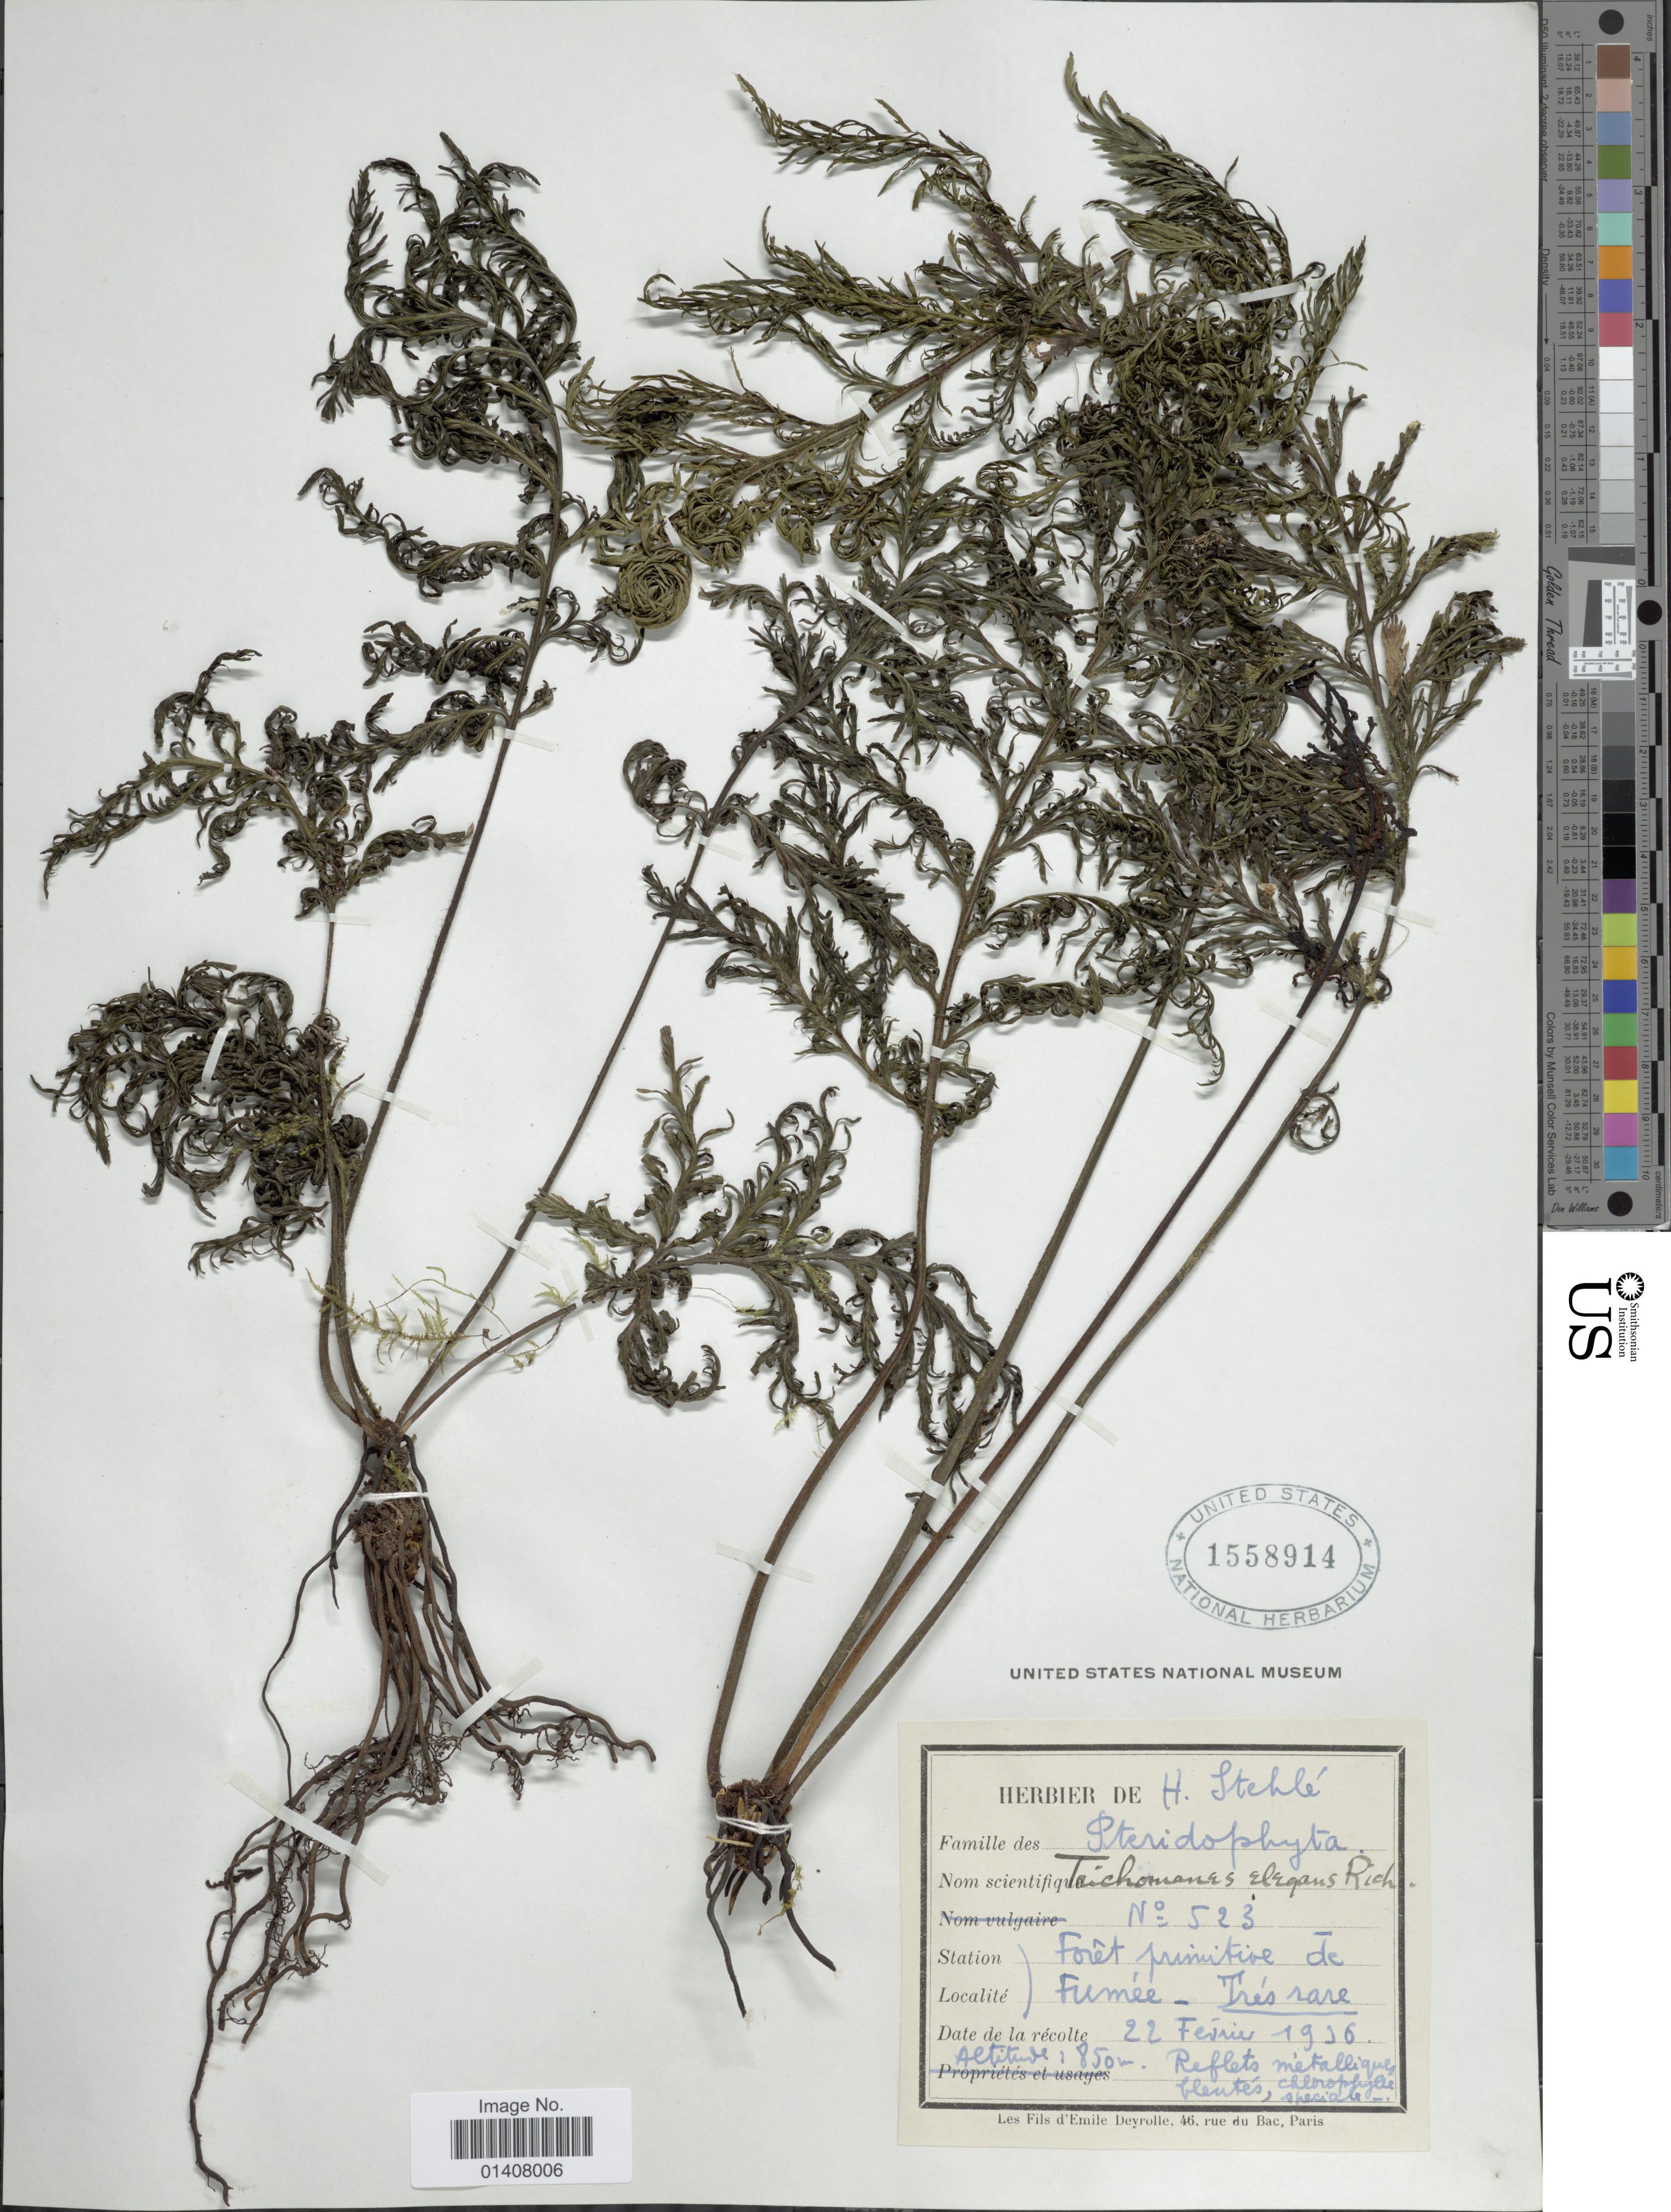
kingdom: Plantae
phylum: Tracheophyta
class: Polypodiopsida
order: Hymenophyllales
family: Hymenophyllaceae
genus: Trichomanes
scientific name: Trichomanes elegans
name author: Rich.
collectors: ex herb. H. Stehlé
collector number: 523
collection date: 1936-02-22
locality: Foret primitive de Fumée-Tres rare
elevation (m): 1850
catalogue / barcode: US 1558914